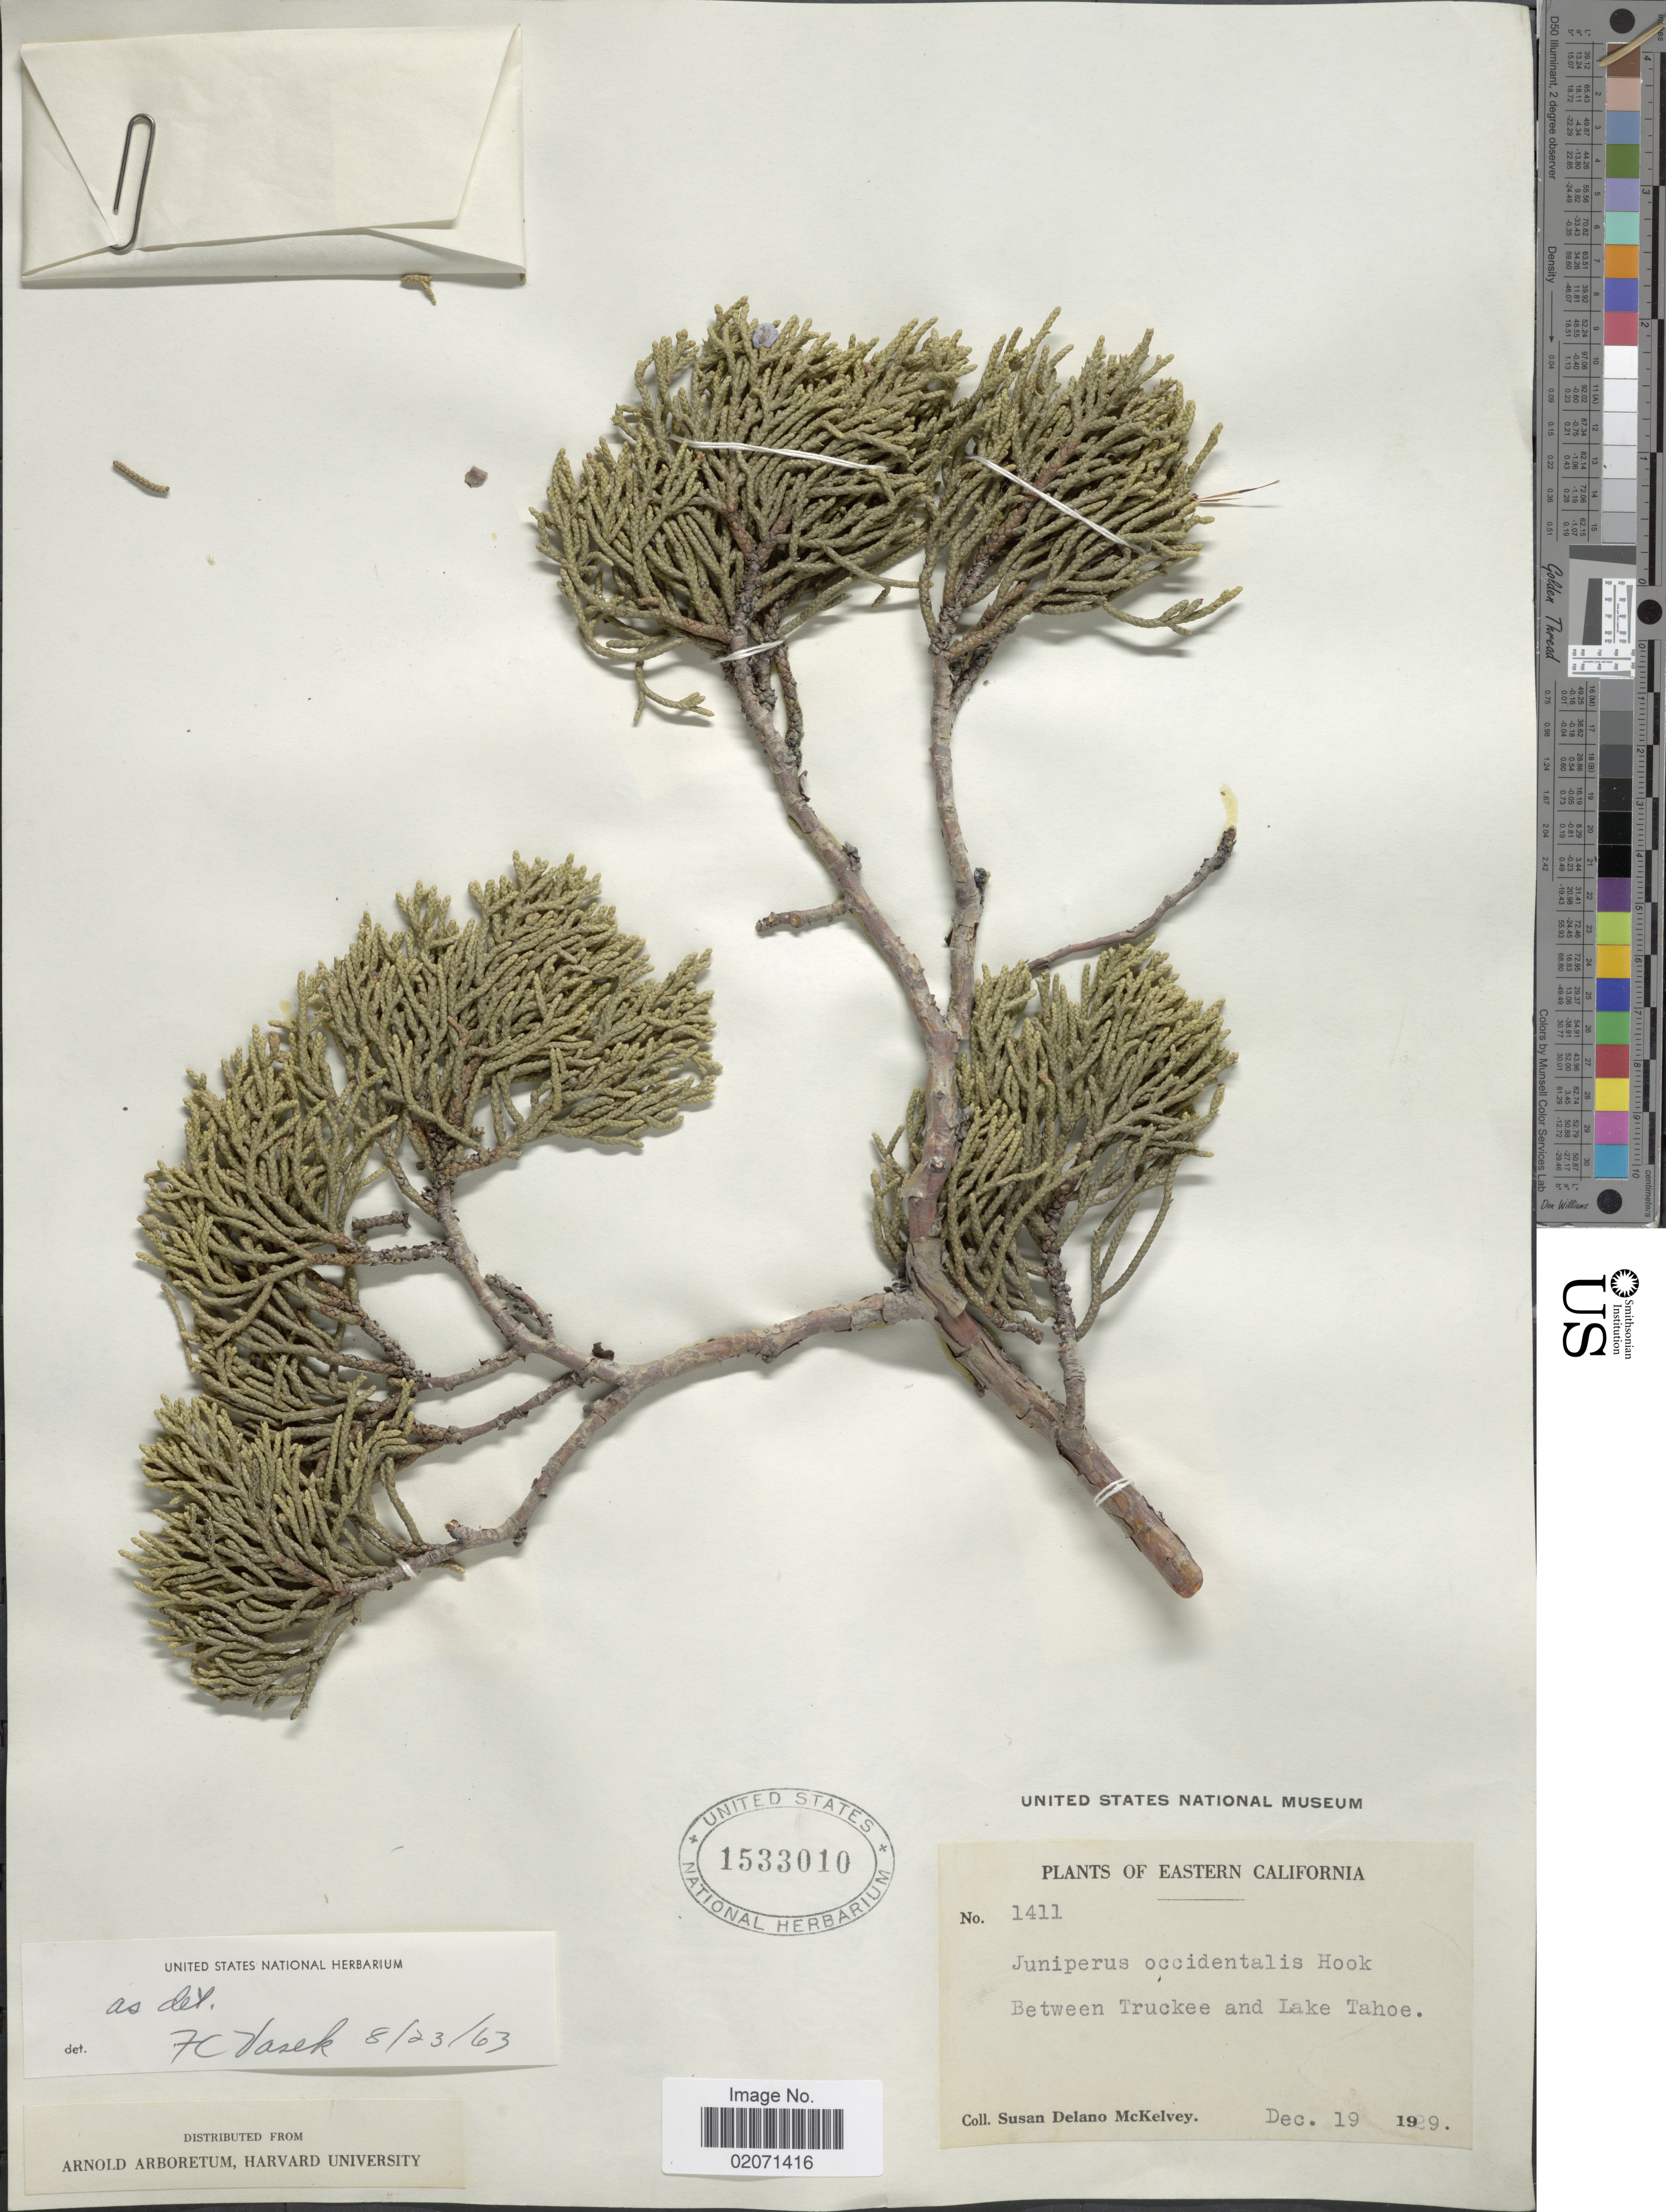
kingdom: Plantae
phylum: Tracheophyta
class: Pinopsida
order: Pinales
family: Cupressaceae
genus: Juniperus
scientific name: Juniperus occidentalis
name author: Hook.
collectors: S. A. McKelvey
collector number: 1411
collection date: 1929-12-19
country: United States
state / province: California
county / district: Nevada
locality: Eastern California. Between Truckee and Lake Tahoe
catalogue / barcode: US 1533010